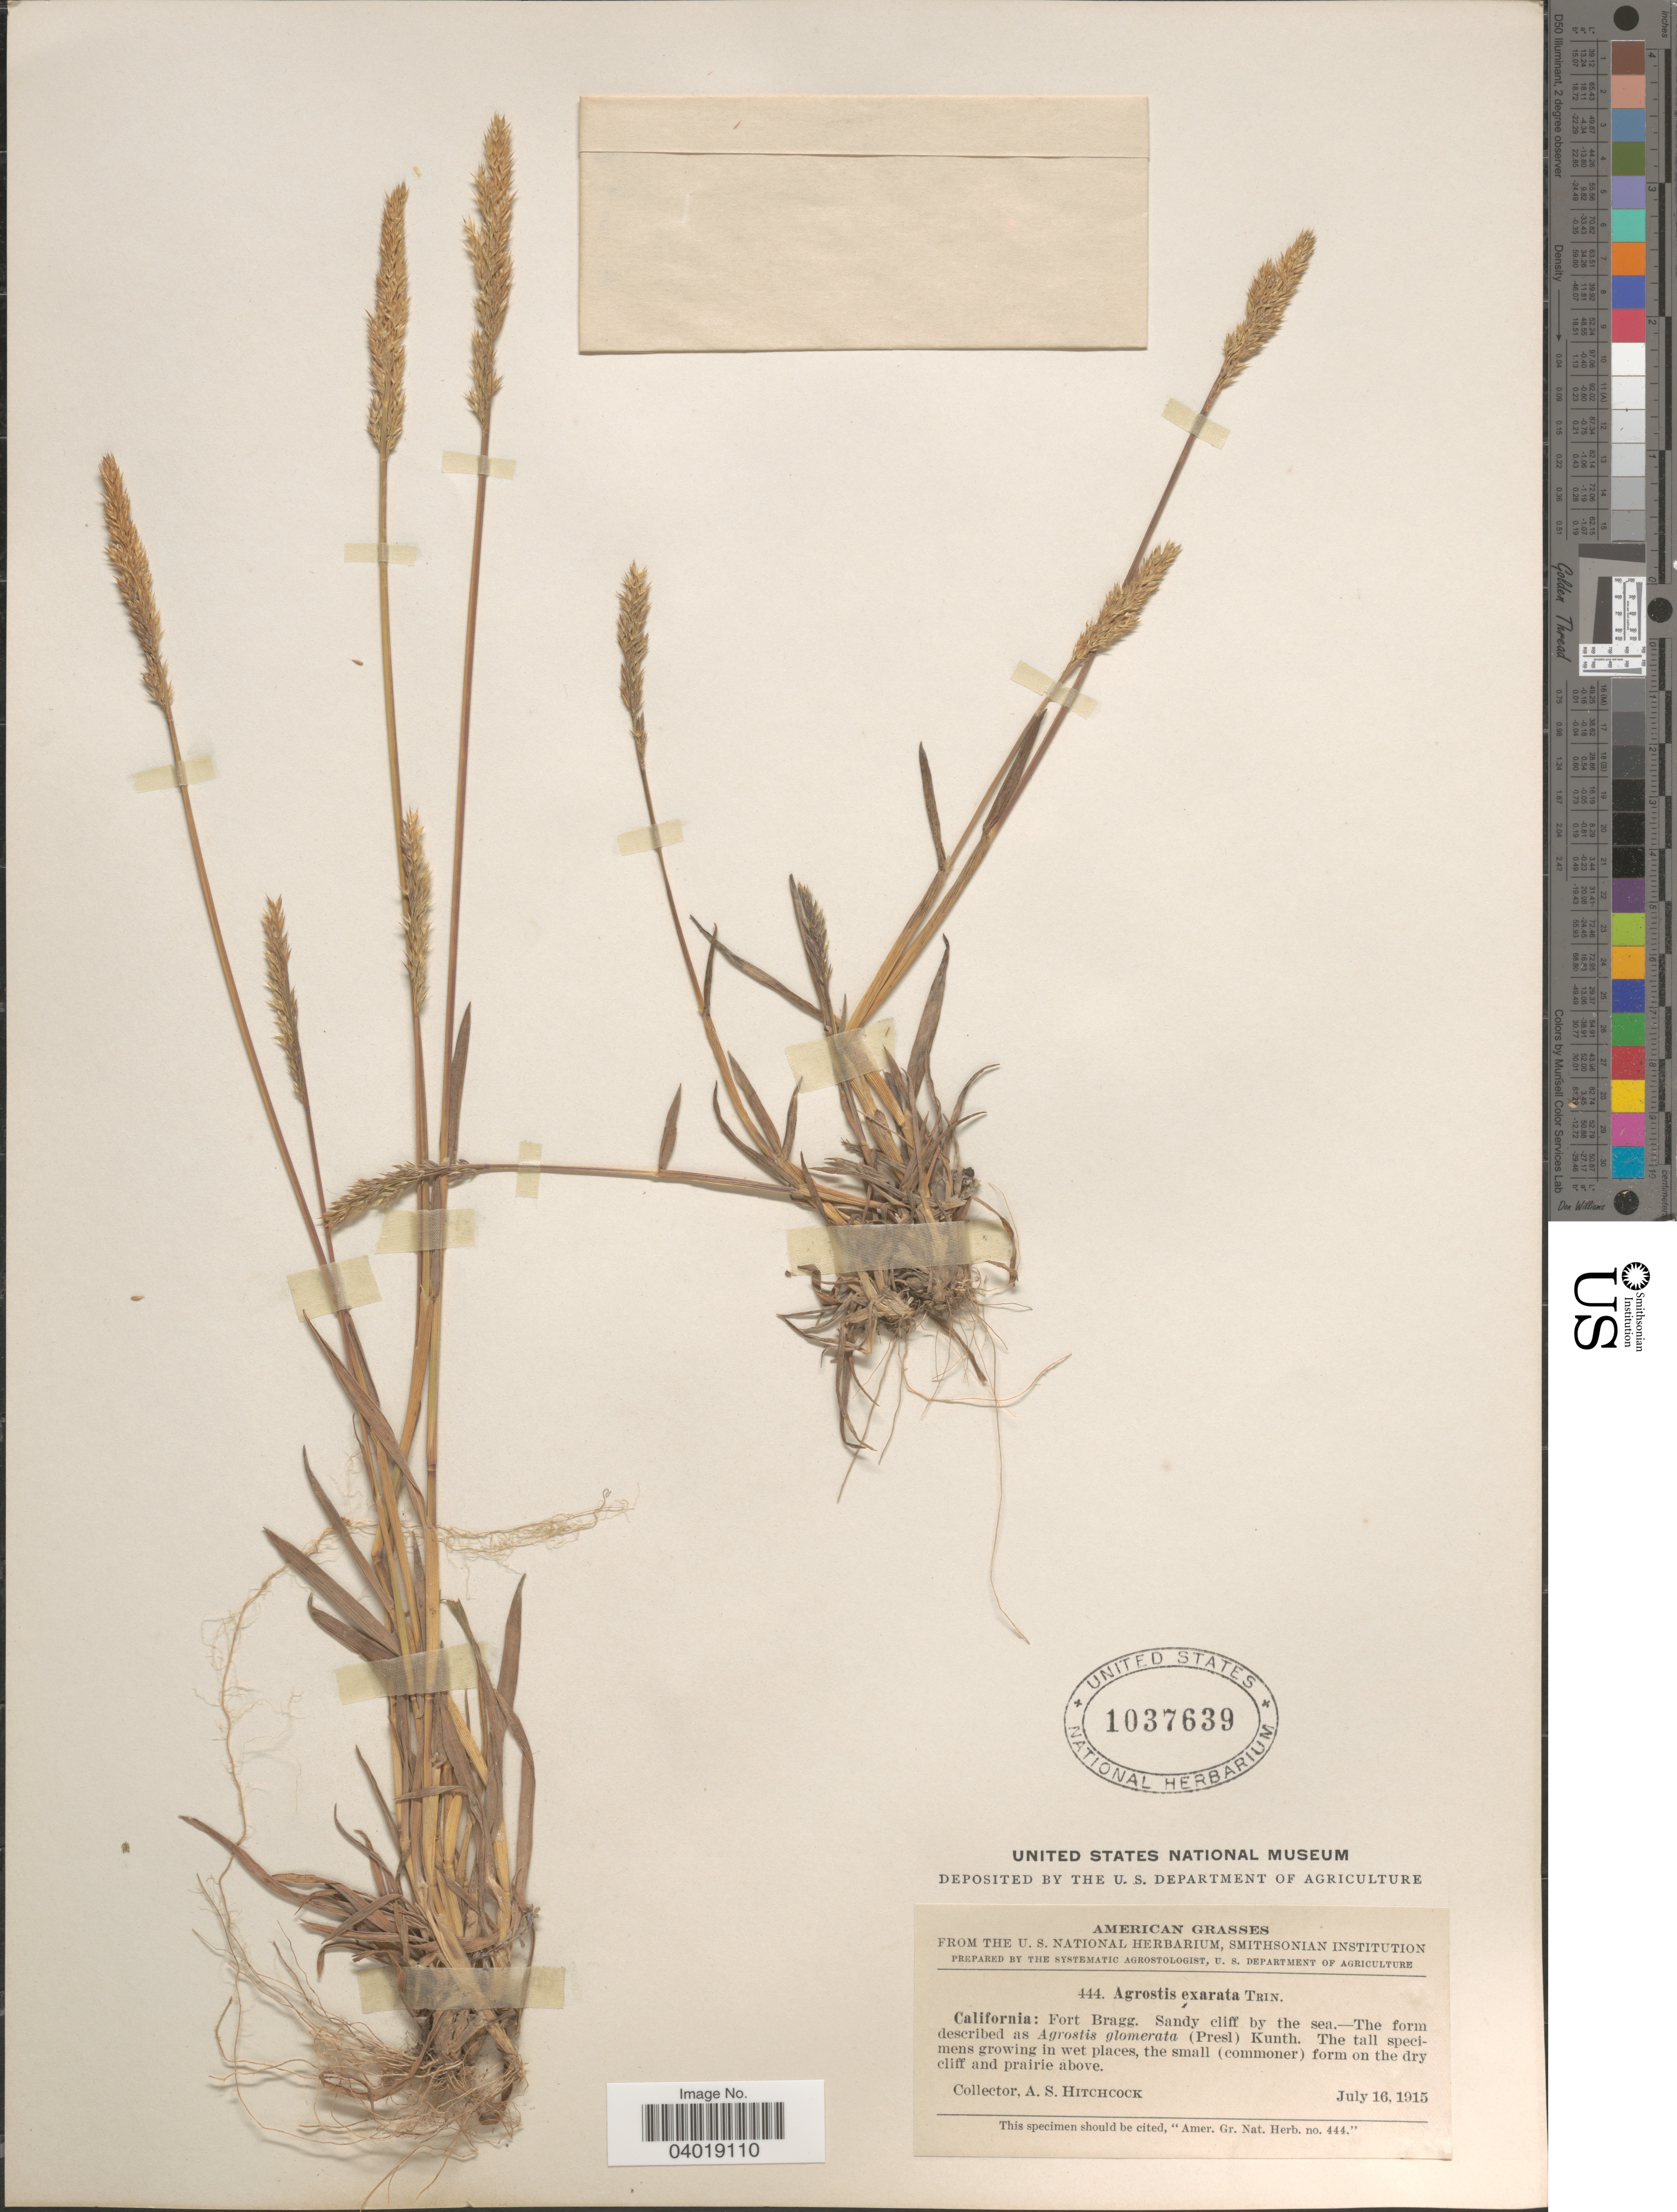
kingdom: Plantae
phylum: Tracheophyta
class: Liliopsida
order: Poales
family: Poaceae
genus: Agrostis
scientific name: Agrostis exarata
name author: Trin.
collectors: A. S. Hitchcock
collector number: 444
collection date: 1915-07-16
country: United States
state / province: California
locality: American. Fort Bragg.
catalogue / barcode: US 1037639